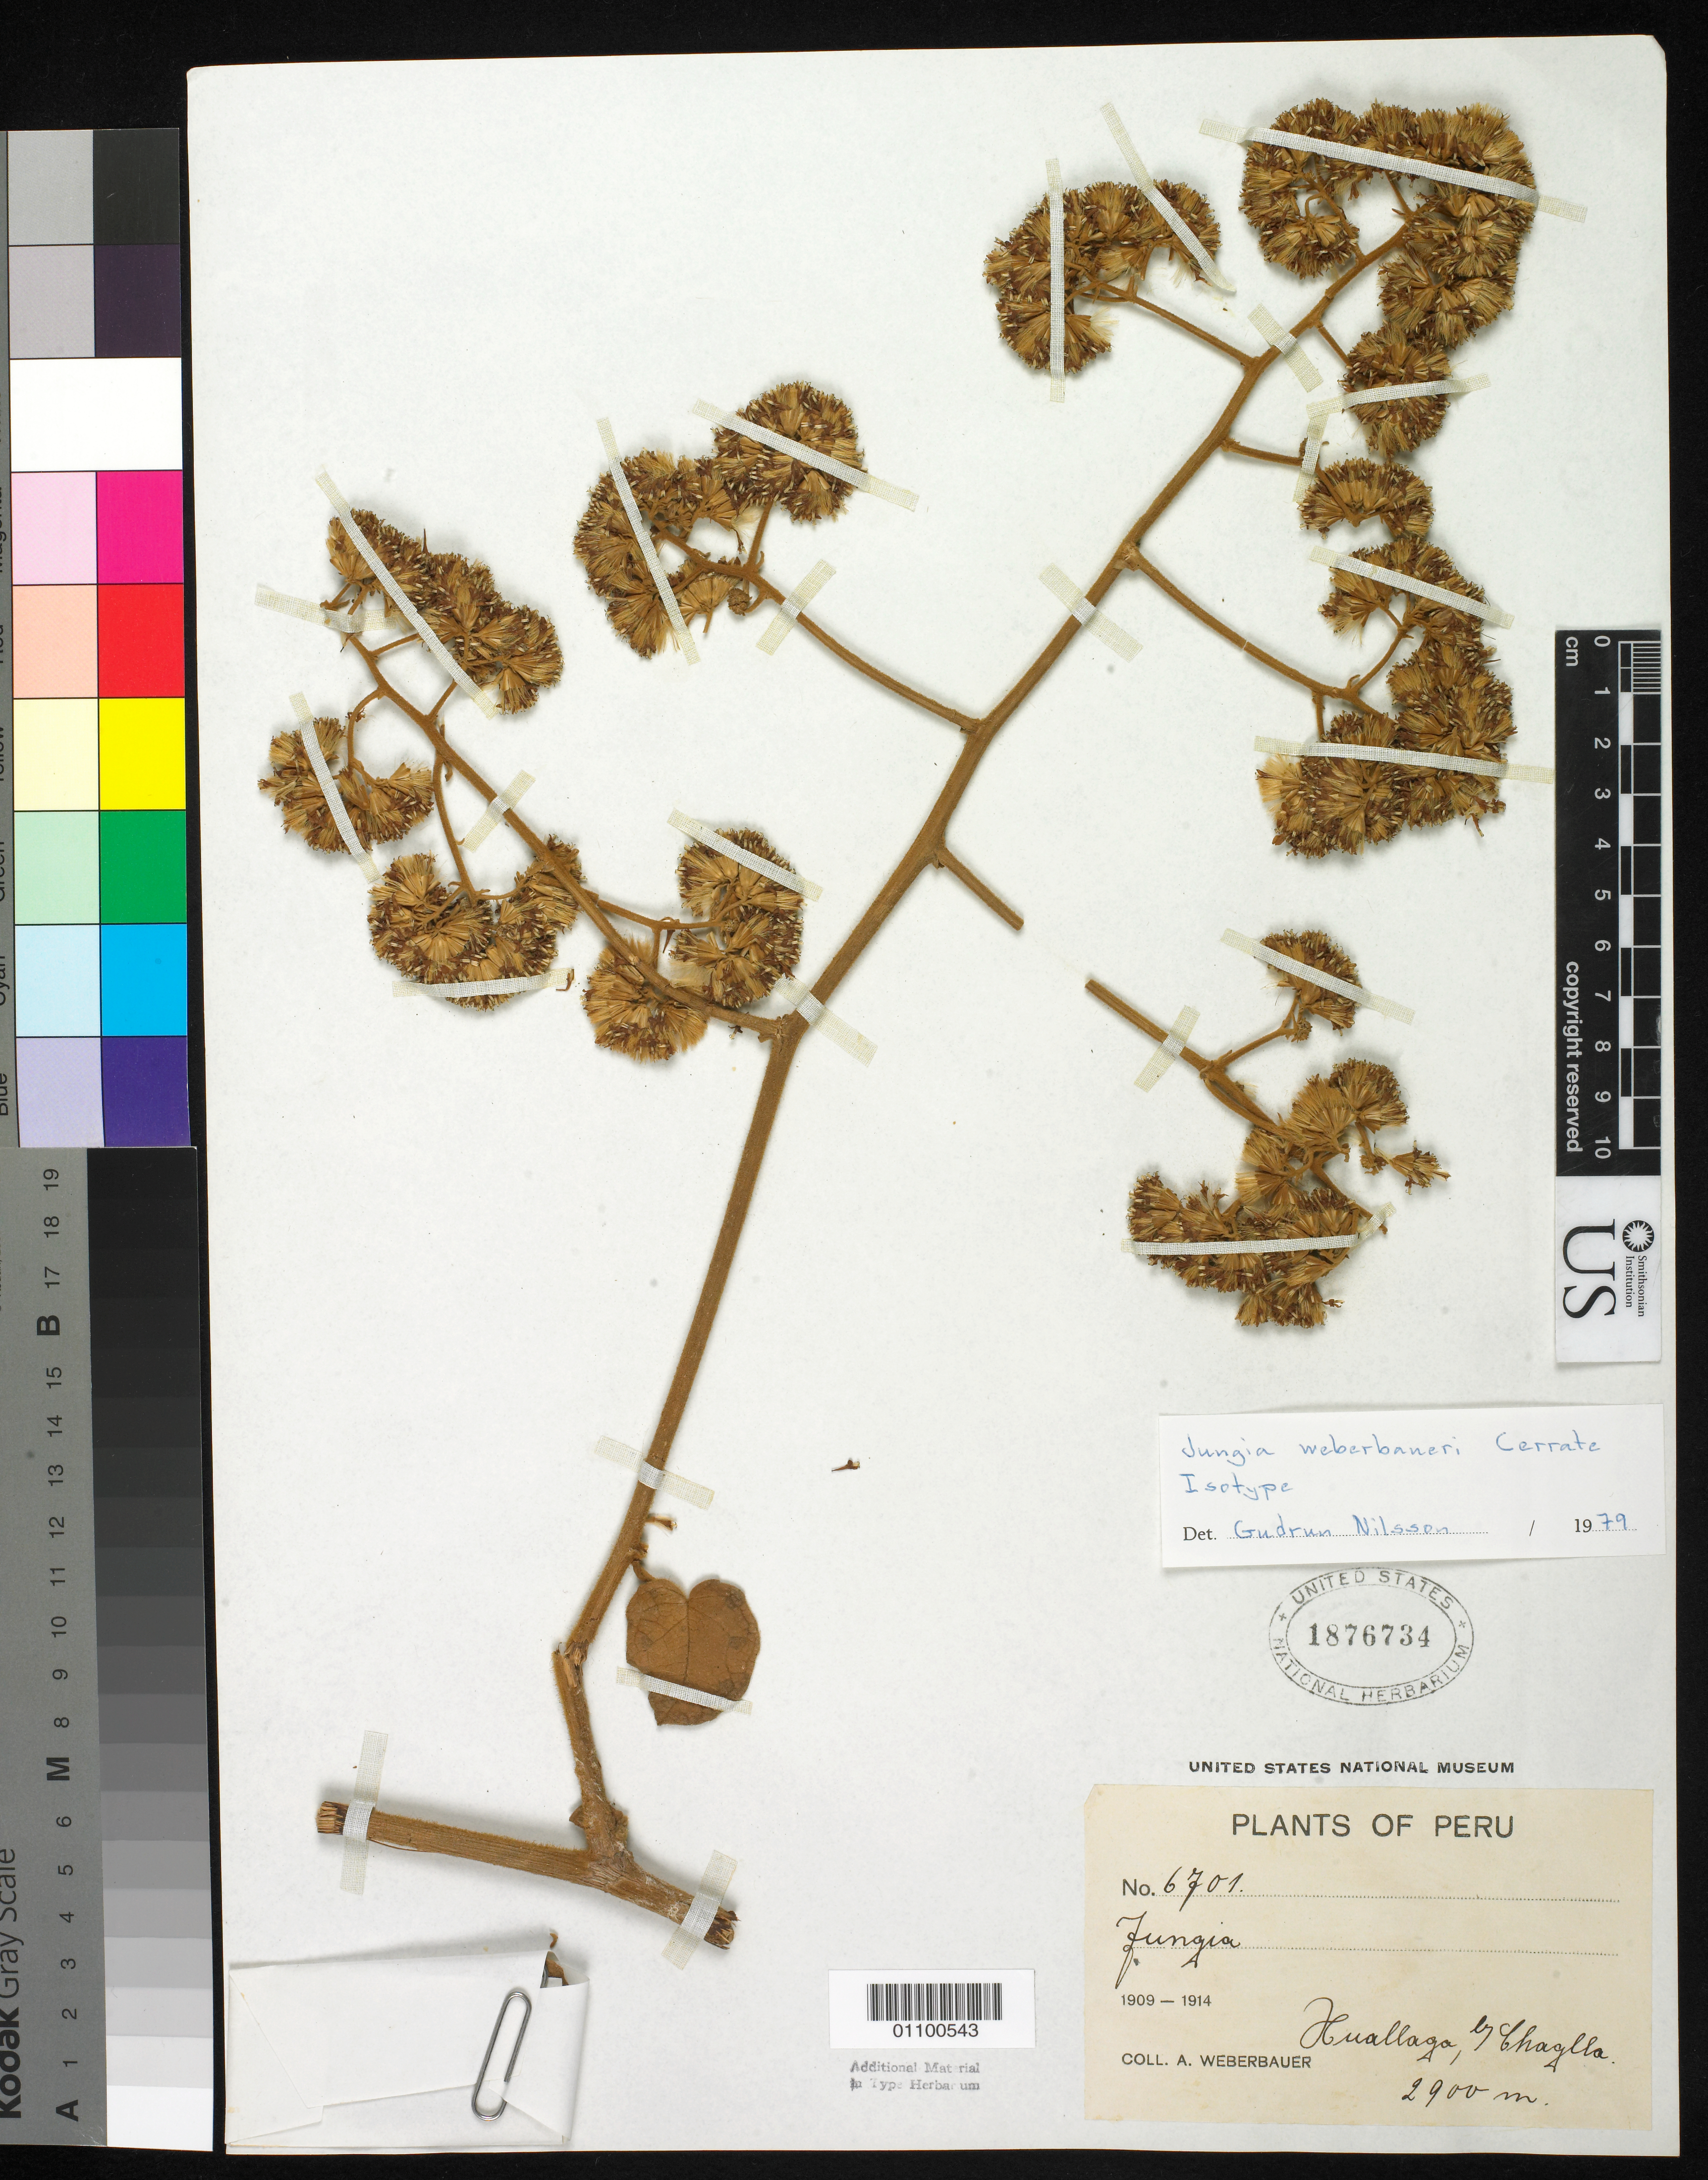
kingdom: Plantae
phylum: Tracheophyta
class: Magnoliopsida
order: Asterales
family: Asteraceae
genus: Jungia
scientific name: Jungia weberbaueri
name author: Valenzuela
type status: Isotype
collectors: A. Weberbauer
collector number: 6701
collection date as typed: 1909 to -- --- 1914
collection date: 1909/1914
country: Peru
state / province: San Martín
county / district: Huallaga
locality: Huallaga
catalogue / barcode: US 1876734